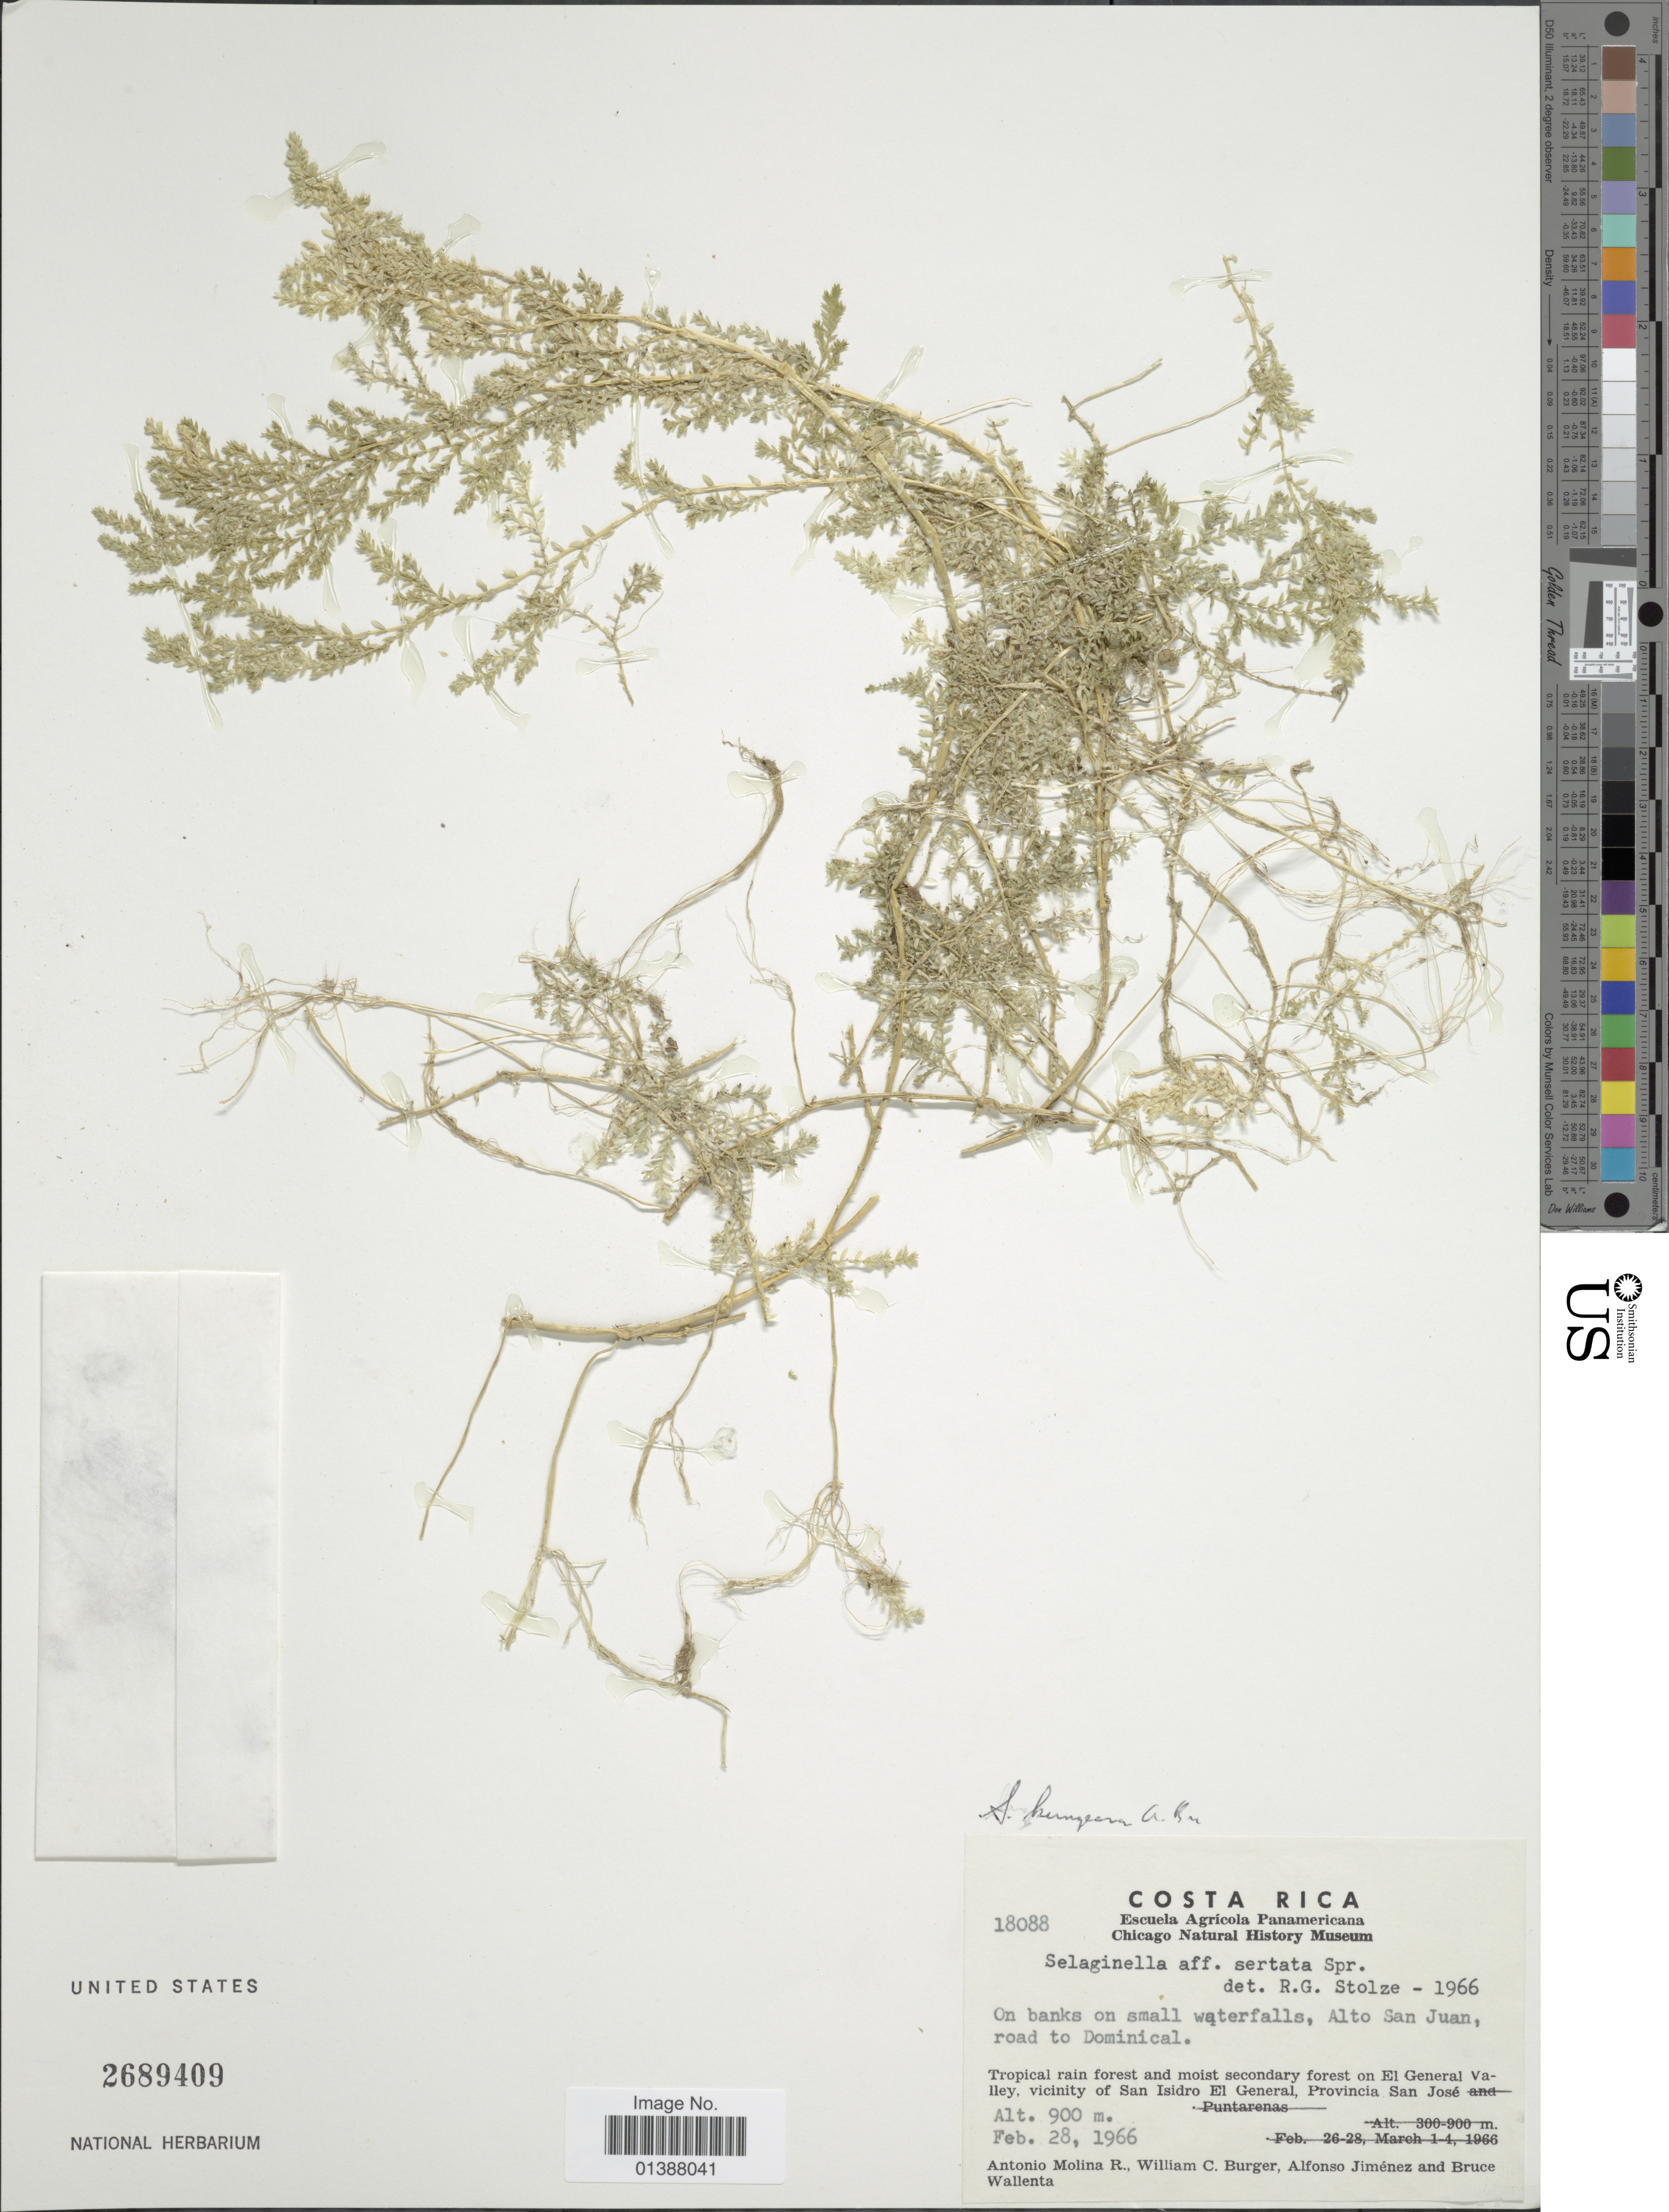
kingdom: Plantae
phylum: Tracheophyta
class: Lycopodiopsida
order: Selaginellales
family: Selaginellaceae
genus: Selaginella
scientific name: Selaginella kunzeana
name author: A. Br.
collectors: A. Molina R., W. Burger, A. Jiménez & B. Wallenta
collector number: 18088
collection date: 1966-02-28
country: Costa Rica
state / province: San José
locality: Tropical rain forest and most secondary forest on El General Valley, vicinity of San Isidro El General, Provincia San José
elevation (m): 900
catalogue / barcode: US 2689409